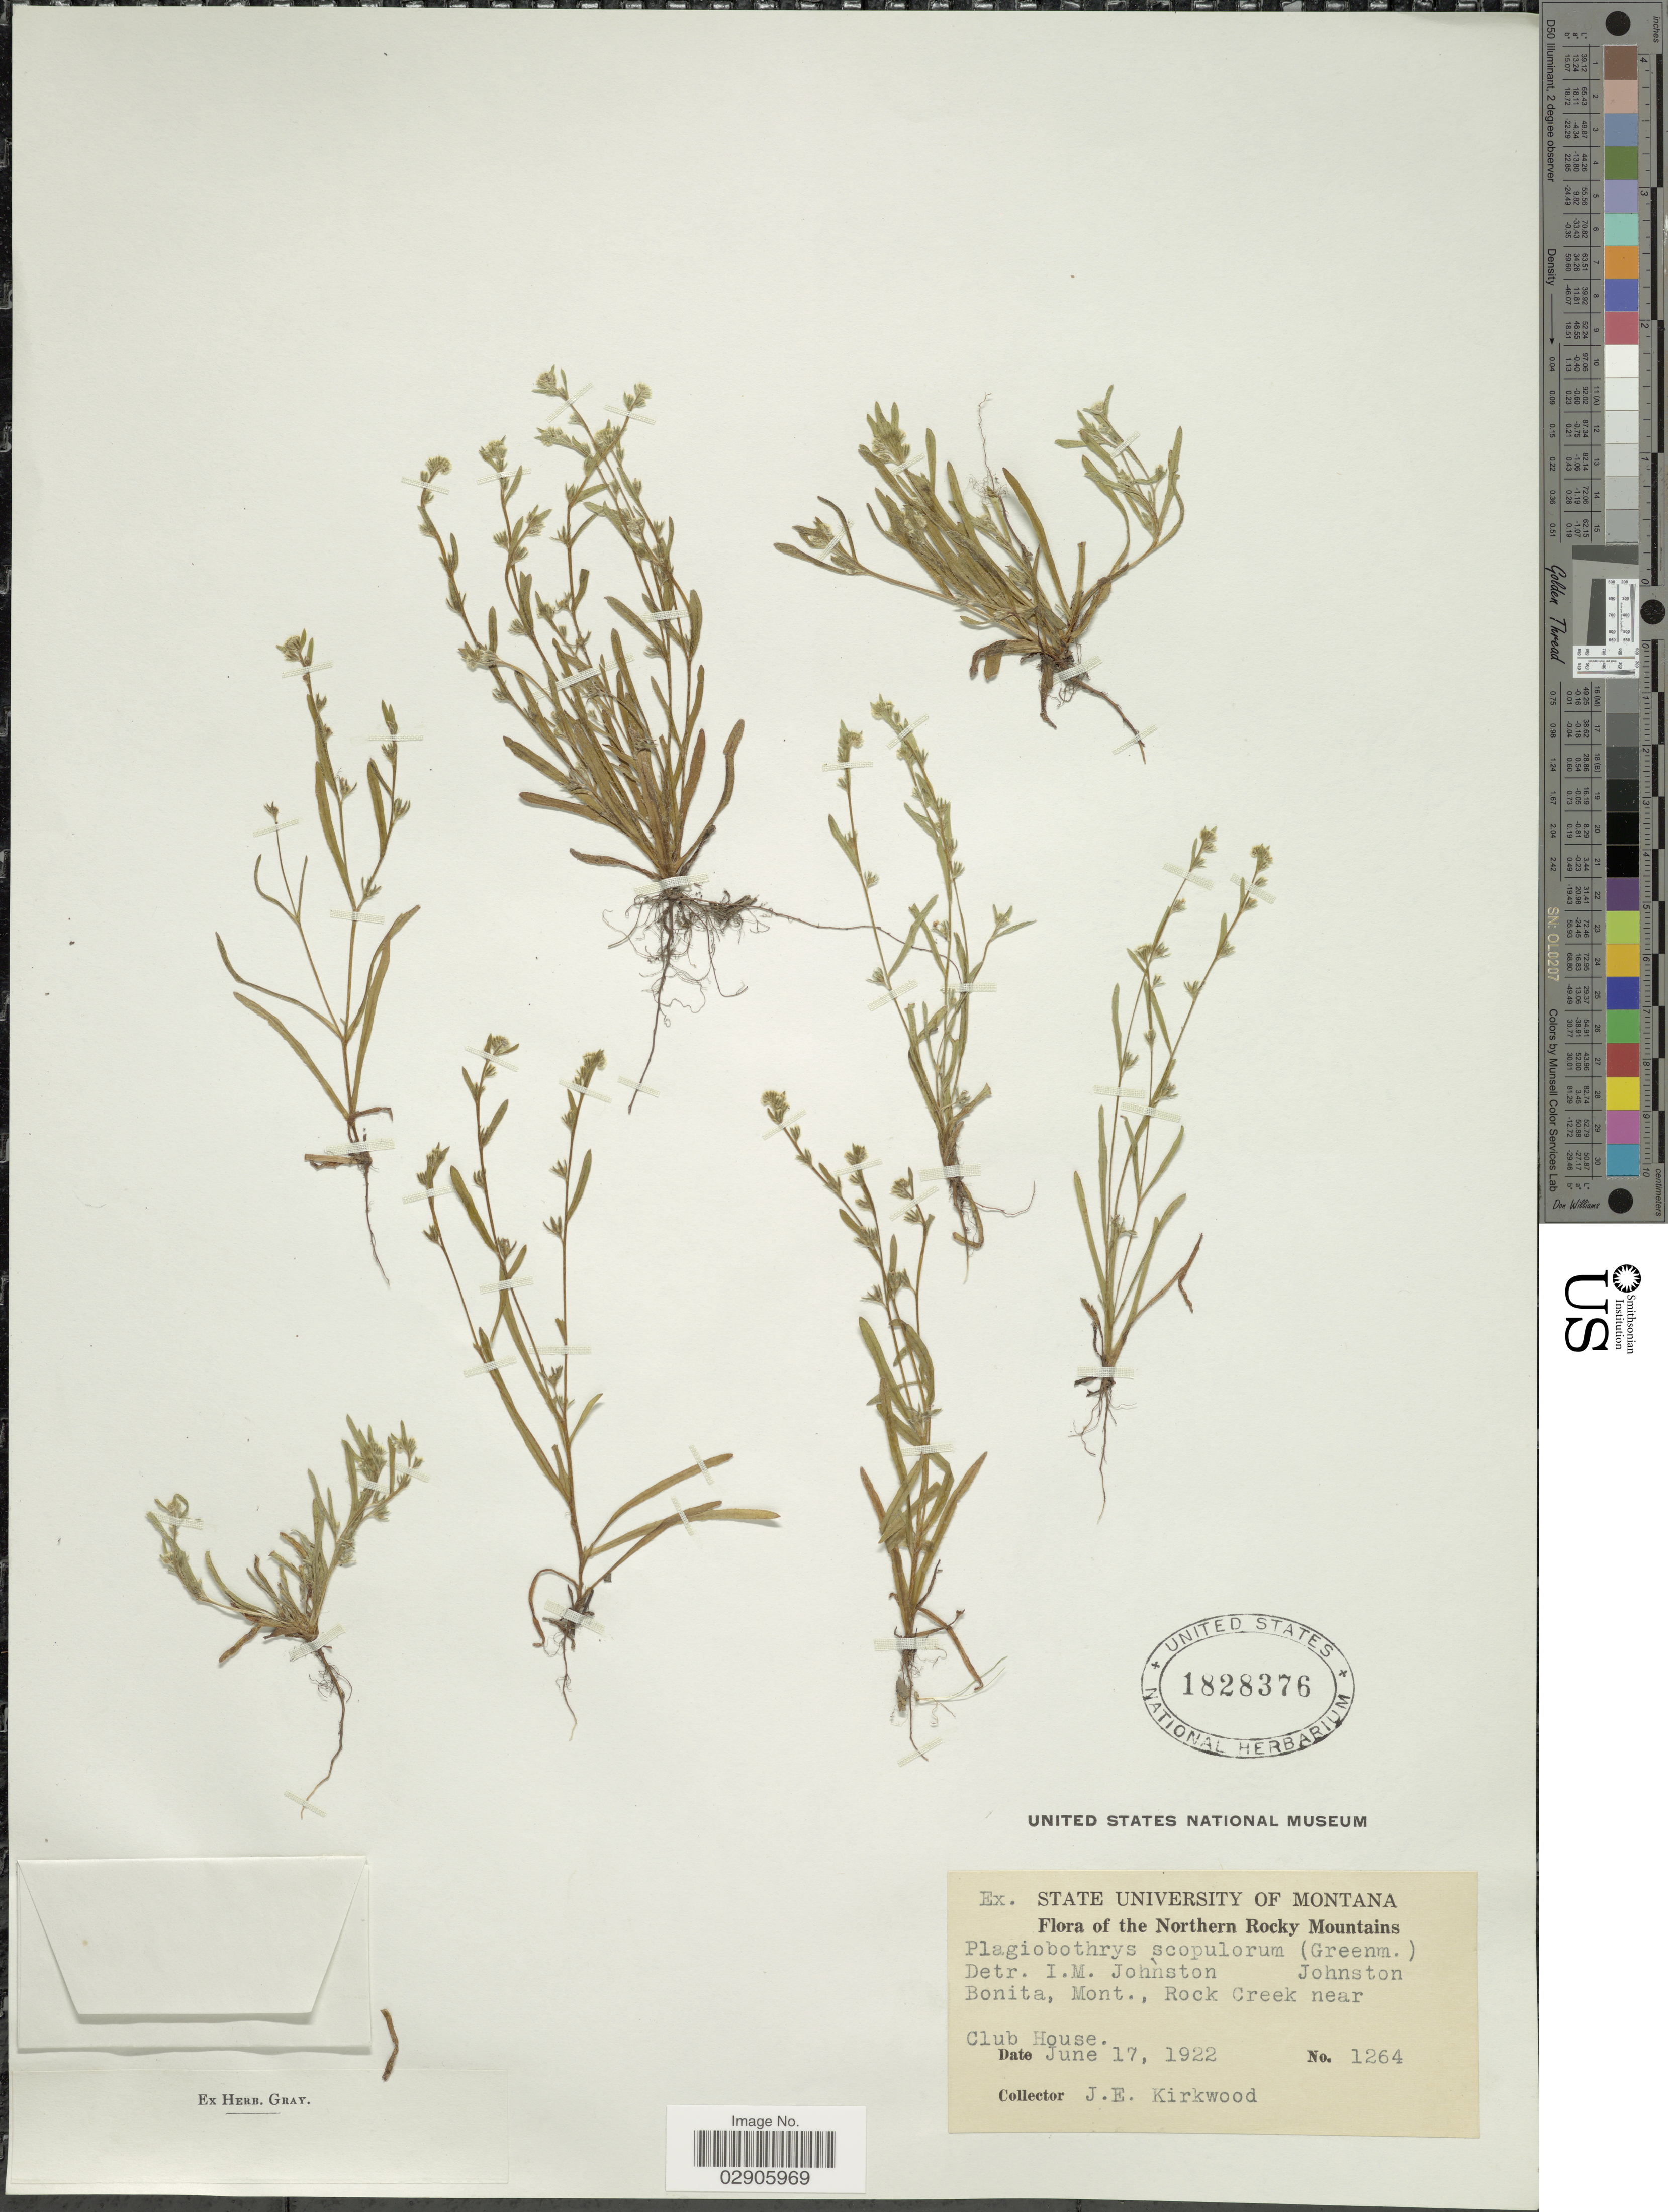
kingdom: Plantae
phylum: Tracheophyta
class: Magnoliopsida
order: Boraginales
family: Boraginaceae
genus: Plagiobothrys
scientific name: Plagiobothrys scopulorum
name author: (Greene) I.M. Johnst.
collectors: J. Kirkwood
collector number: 1264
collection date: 1922-06-17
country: United States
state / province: Montana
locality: The Northern Rocky Mountains, Bonita, Mont., Rock Creek near Club House.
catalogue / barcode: US 1828376